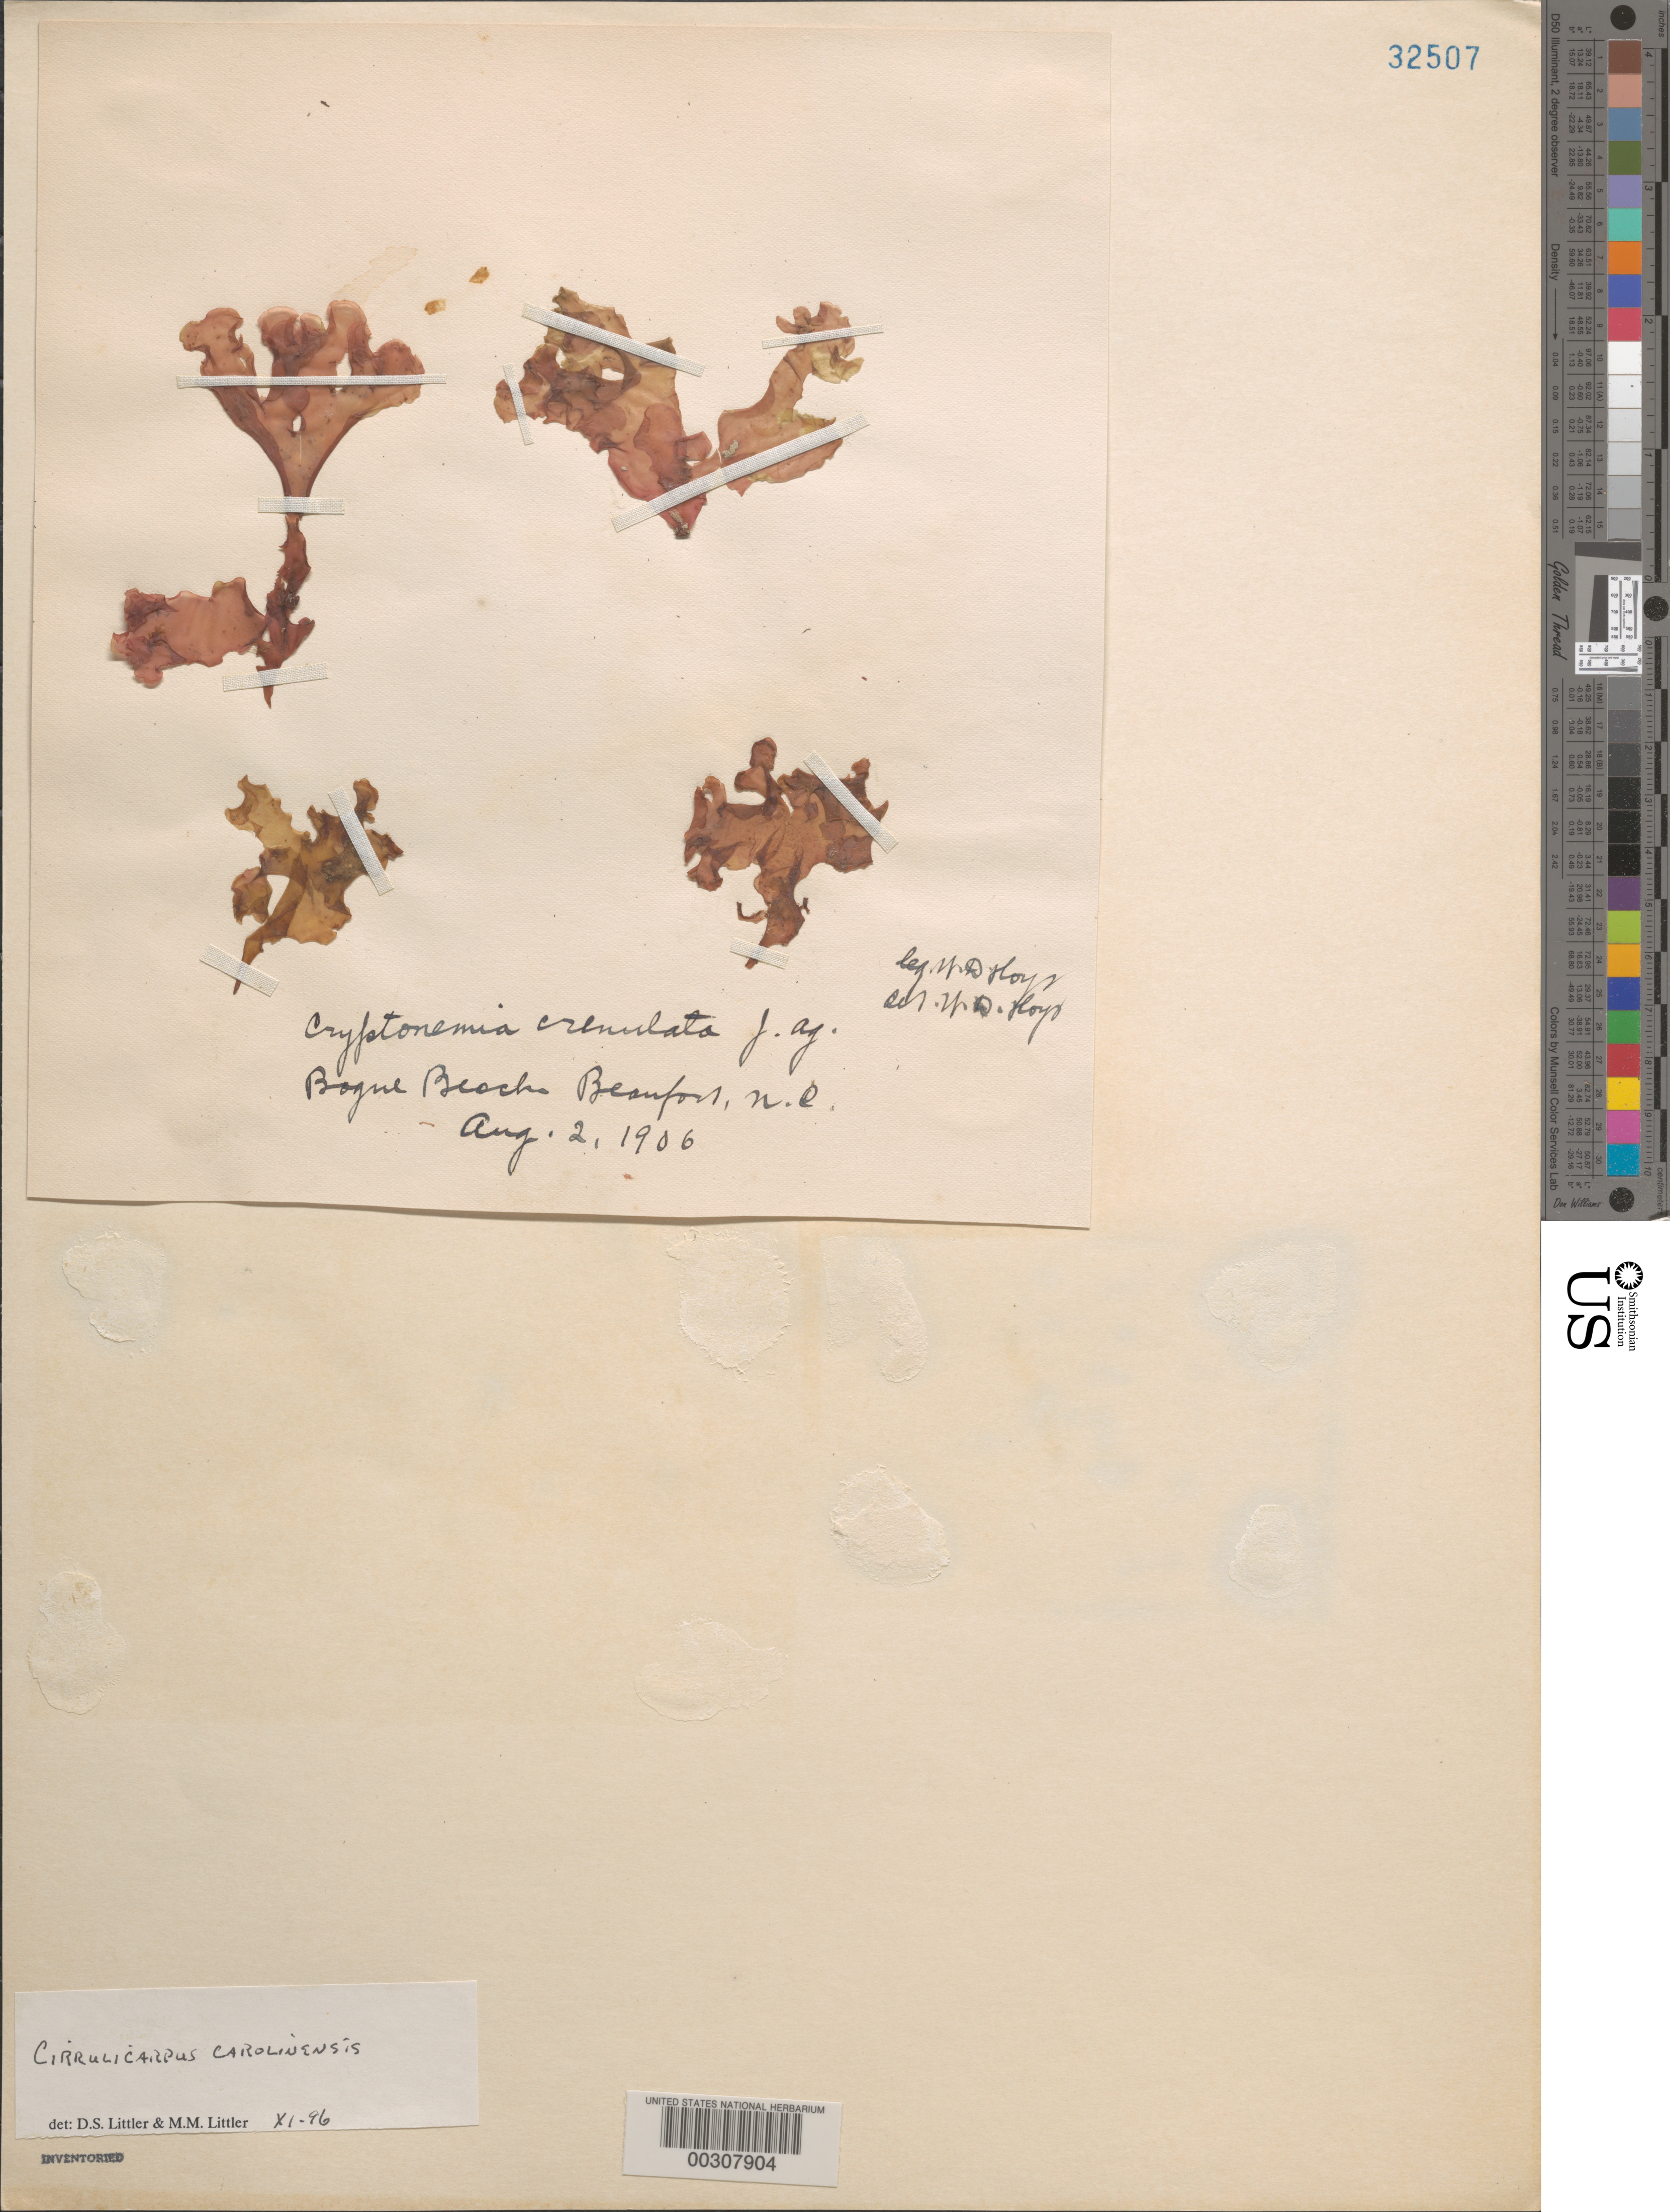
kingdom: Plantae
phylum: Rhodophyta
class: Florideophyceae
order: Gigartinales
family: Kallymeniaceae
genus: Cirrulicarpus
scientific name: Cirrulicarpus carolinensis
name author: G.I. Hansen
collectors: W. D. Hoyt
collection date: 1906-08-02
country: United States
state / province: North Carolina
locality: Bogue Beach Beaufort.